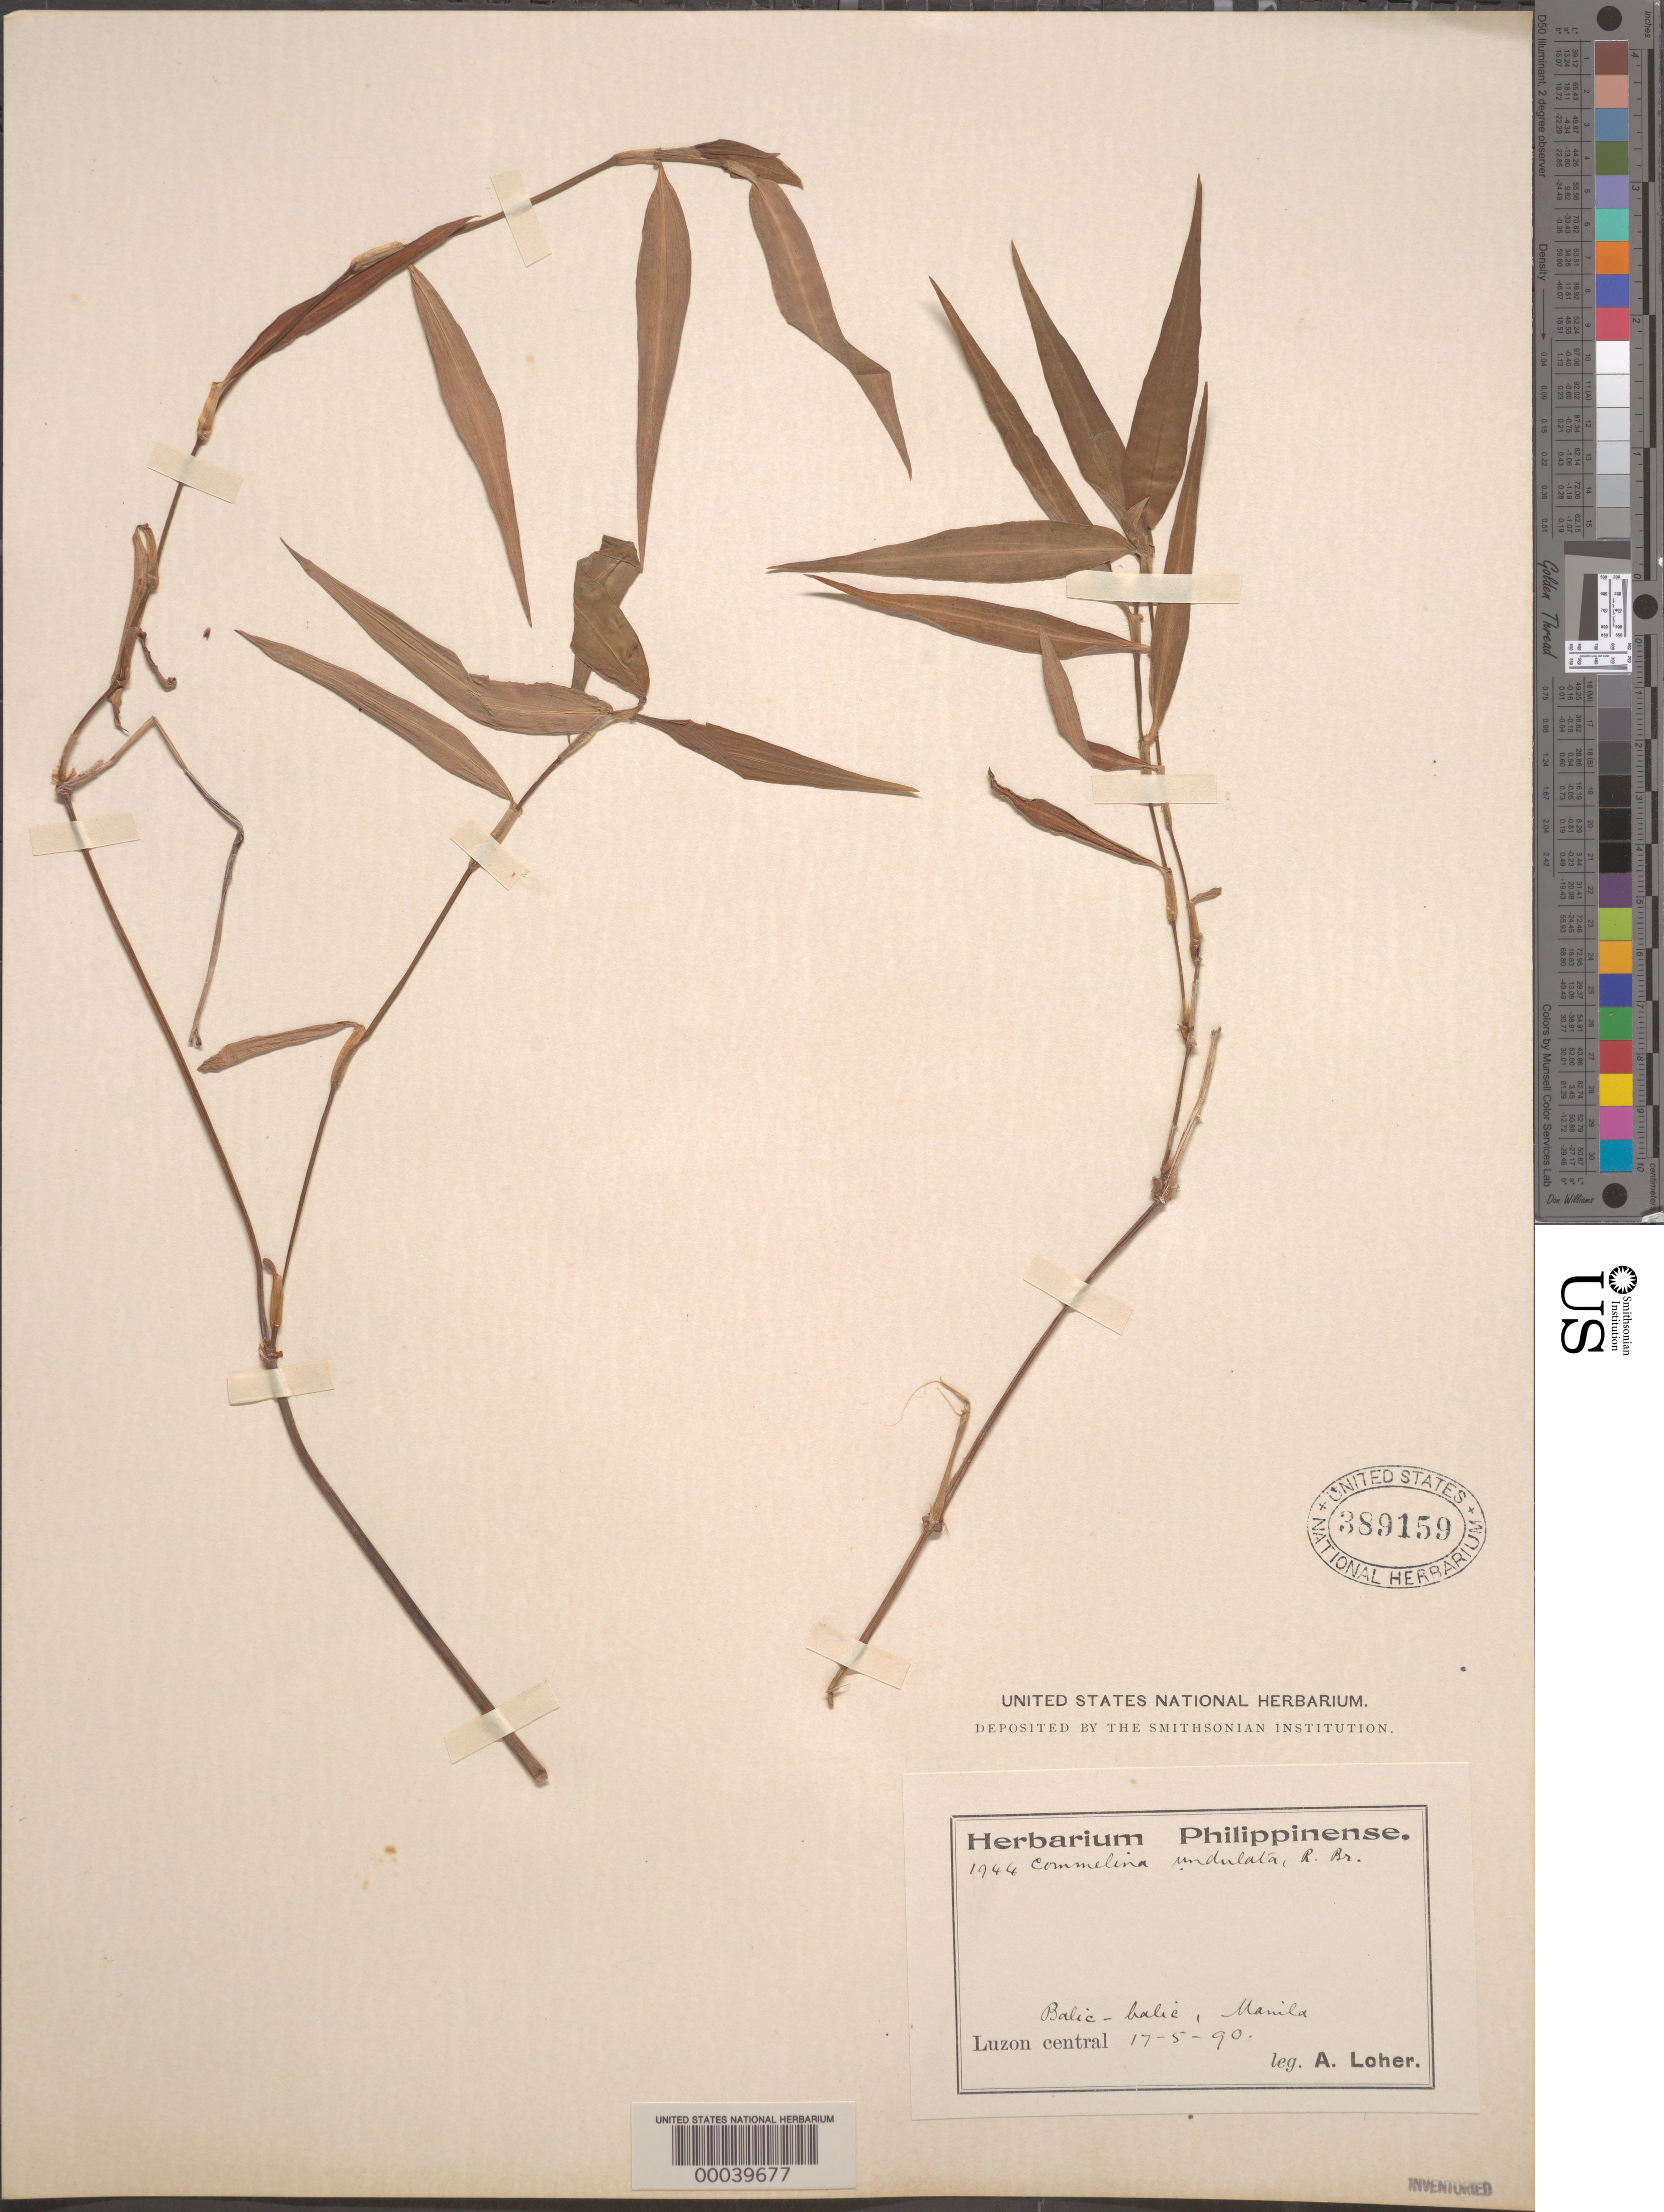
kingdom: Plantae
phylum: Tracheophyta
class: Liliopsida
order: Commelinales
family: Commelinaceae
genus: Commelina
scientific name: Commelina undulata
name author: R. Br.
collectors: A. Loher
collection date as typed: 17 May 1890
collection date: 1890-05-17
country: Philippines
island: Luzon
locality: Manila; balic-balic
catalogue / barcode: US 389159